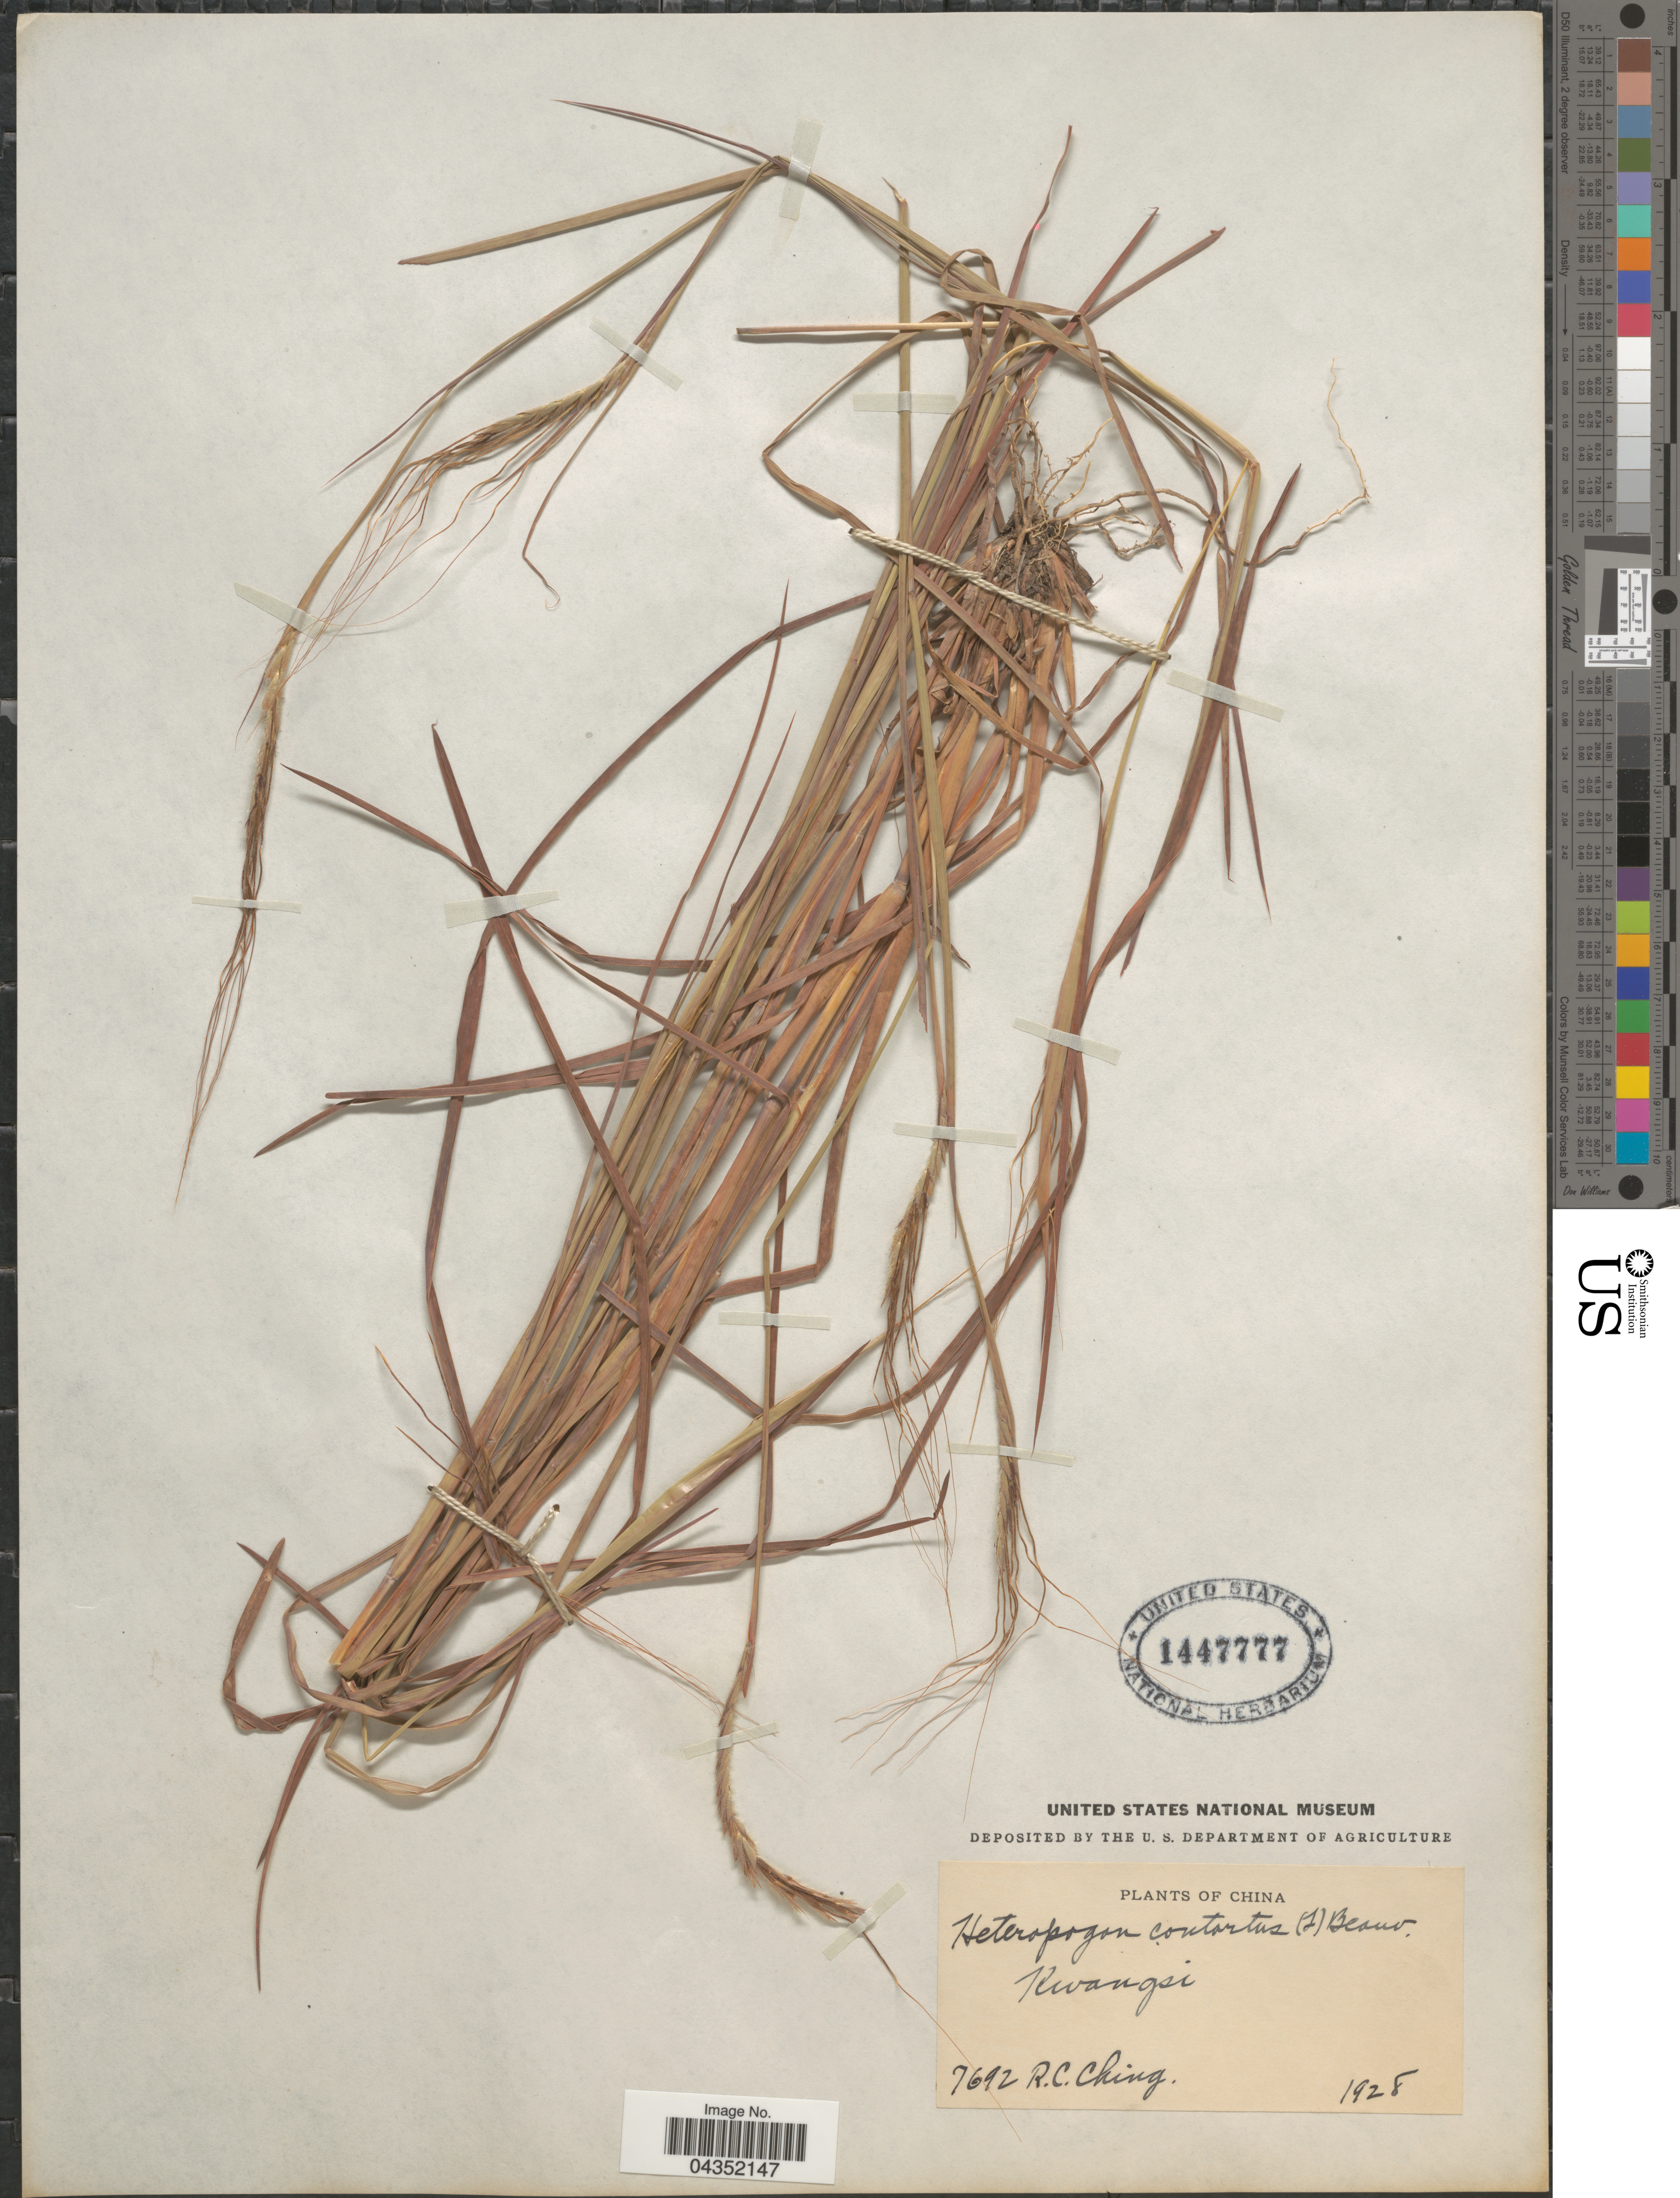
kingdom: Plantae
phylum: Tracheophyta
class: Liliopsida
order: Poales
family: Poaceae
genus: Heteropogon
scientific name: Heteropogon contortus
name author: (L.) P. Beauv. ex Roem. & Schult.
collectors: R. C. Ching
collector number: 7692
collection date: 1928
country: China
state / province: Guangxi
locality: Kwangsi.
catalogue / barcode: US 1447777